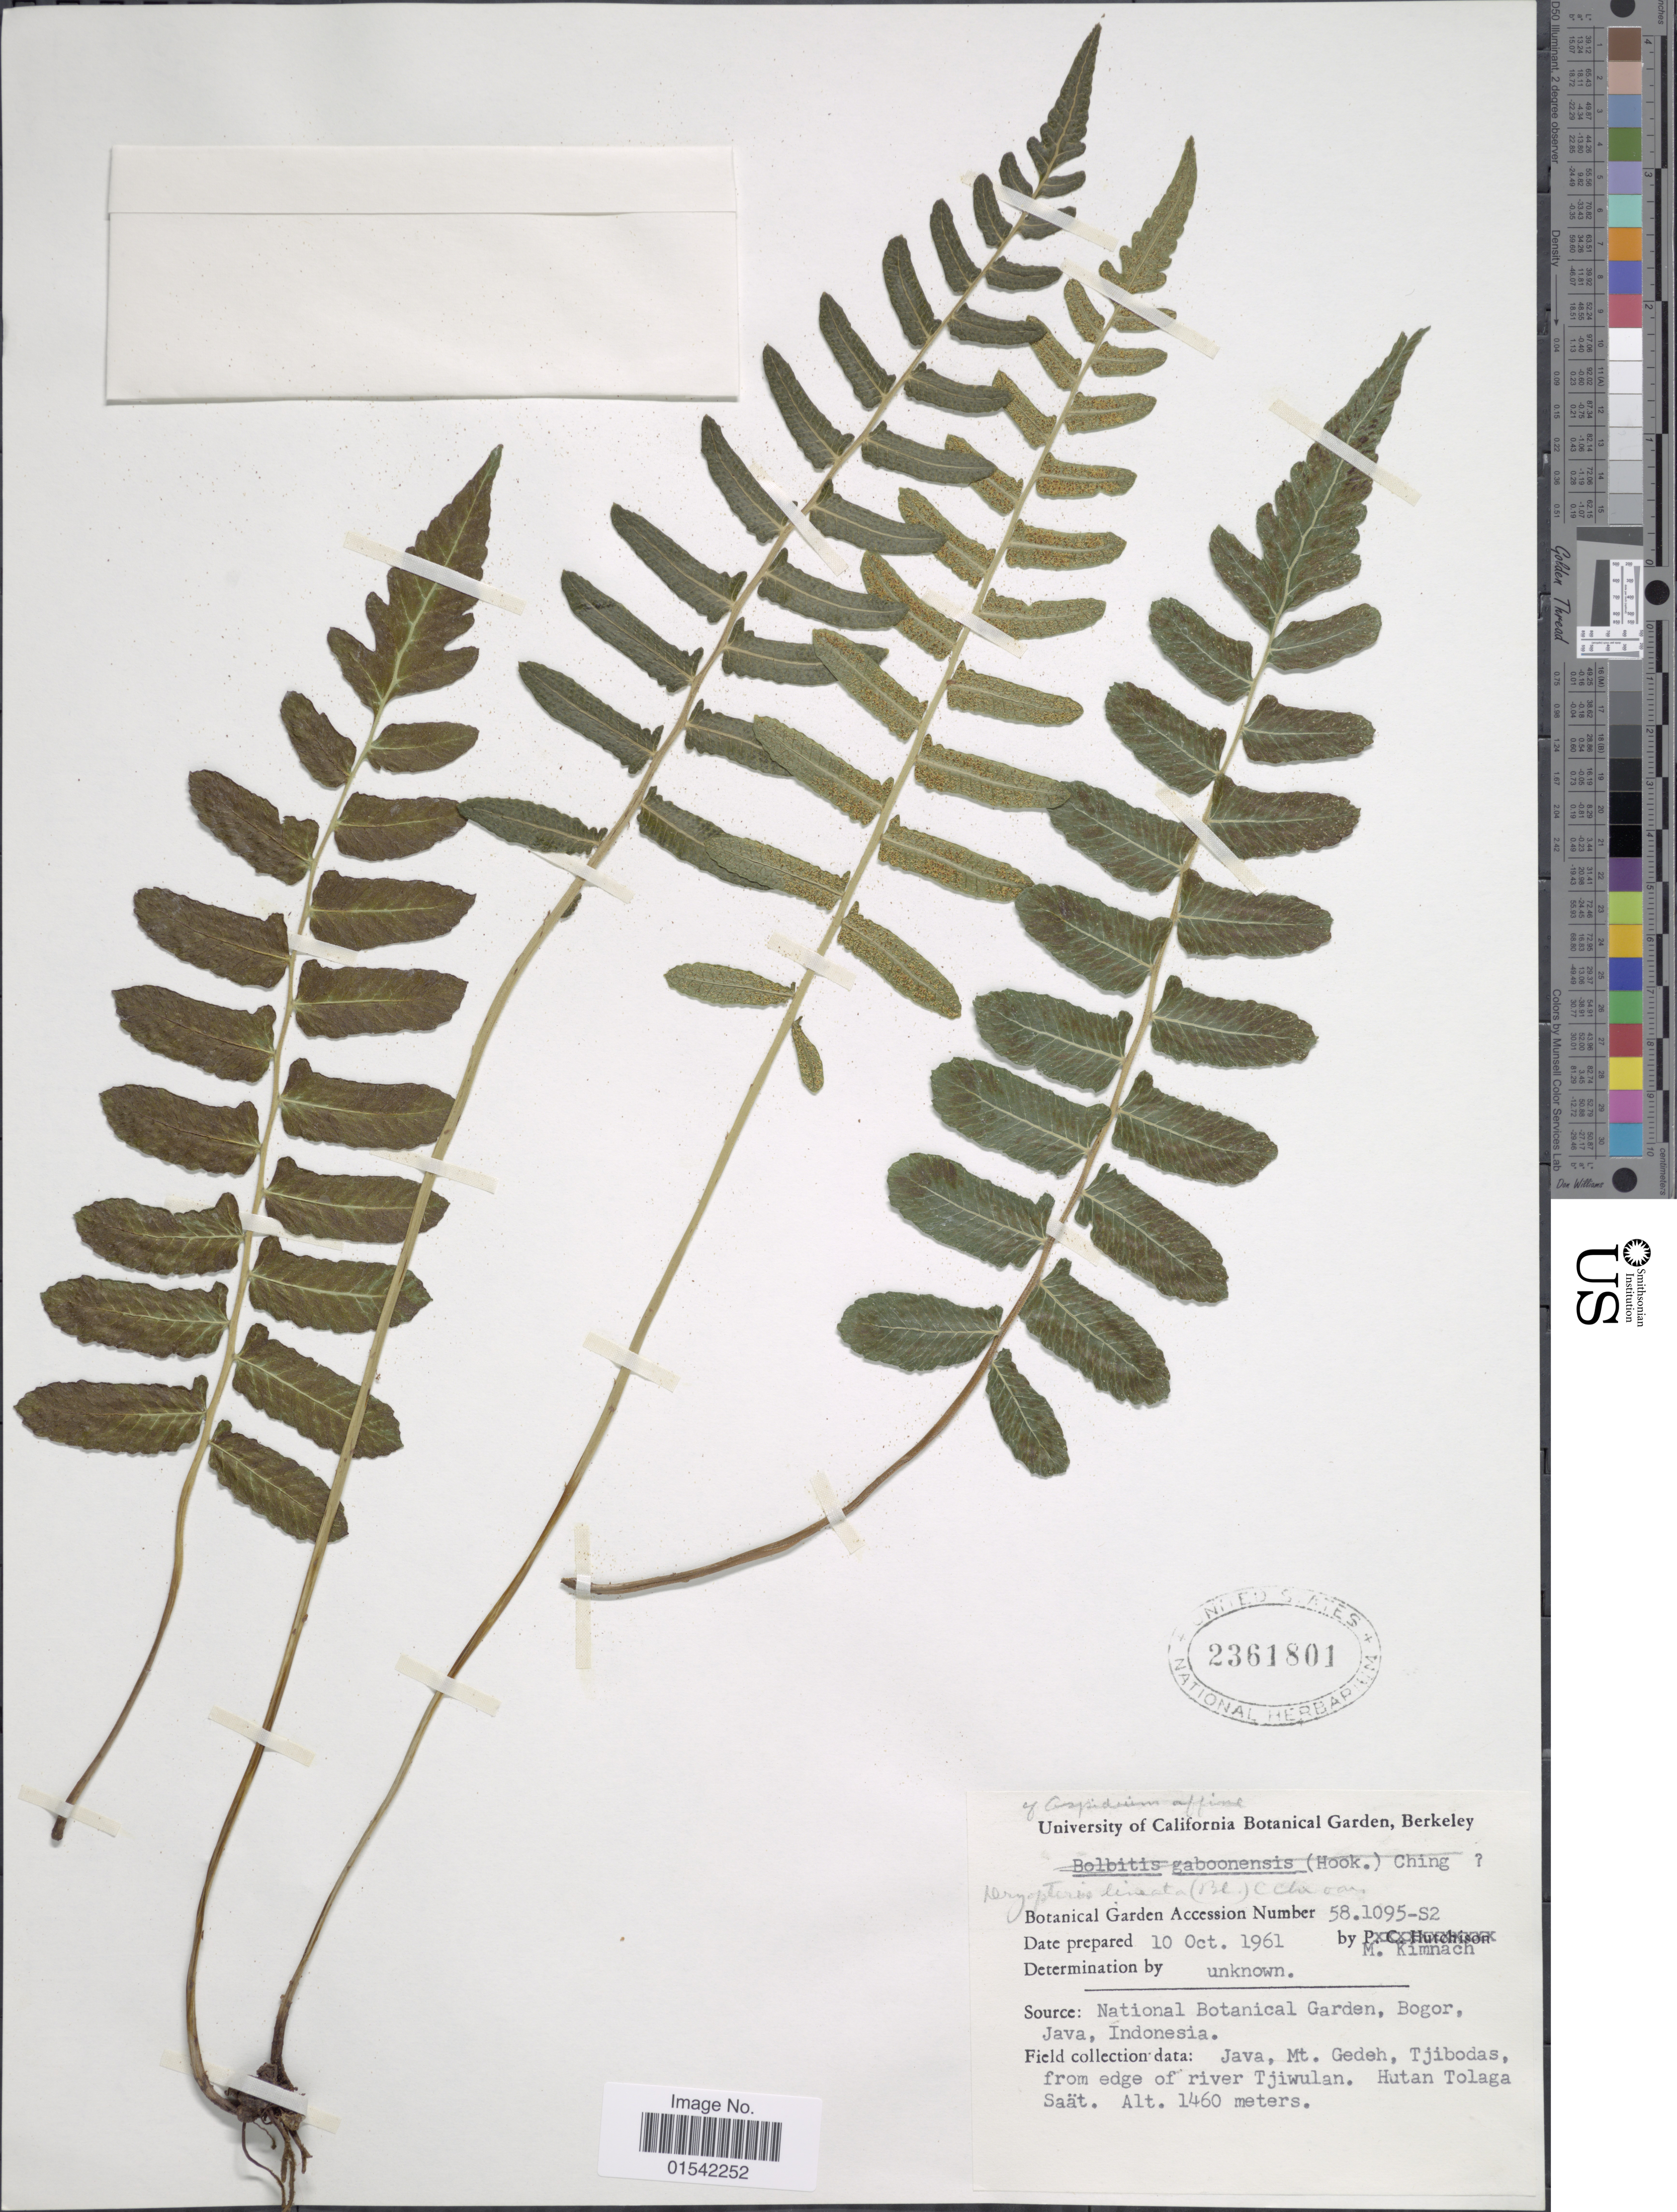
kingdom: Plantae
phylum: Tracheophyta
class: Polypodiopsida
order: Polypodiales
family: Thelypteridaceae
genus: Cyclosorus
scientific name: Cyclosorus lineatus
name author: (Blume) Tardieu & C. Chr.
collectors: M. W. Kimnach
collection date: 1961-10-10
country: United States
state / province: California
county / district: Alameda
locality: University of California Botanical Garden, Berkeley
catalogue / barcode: US 2361801